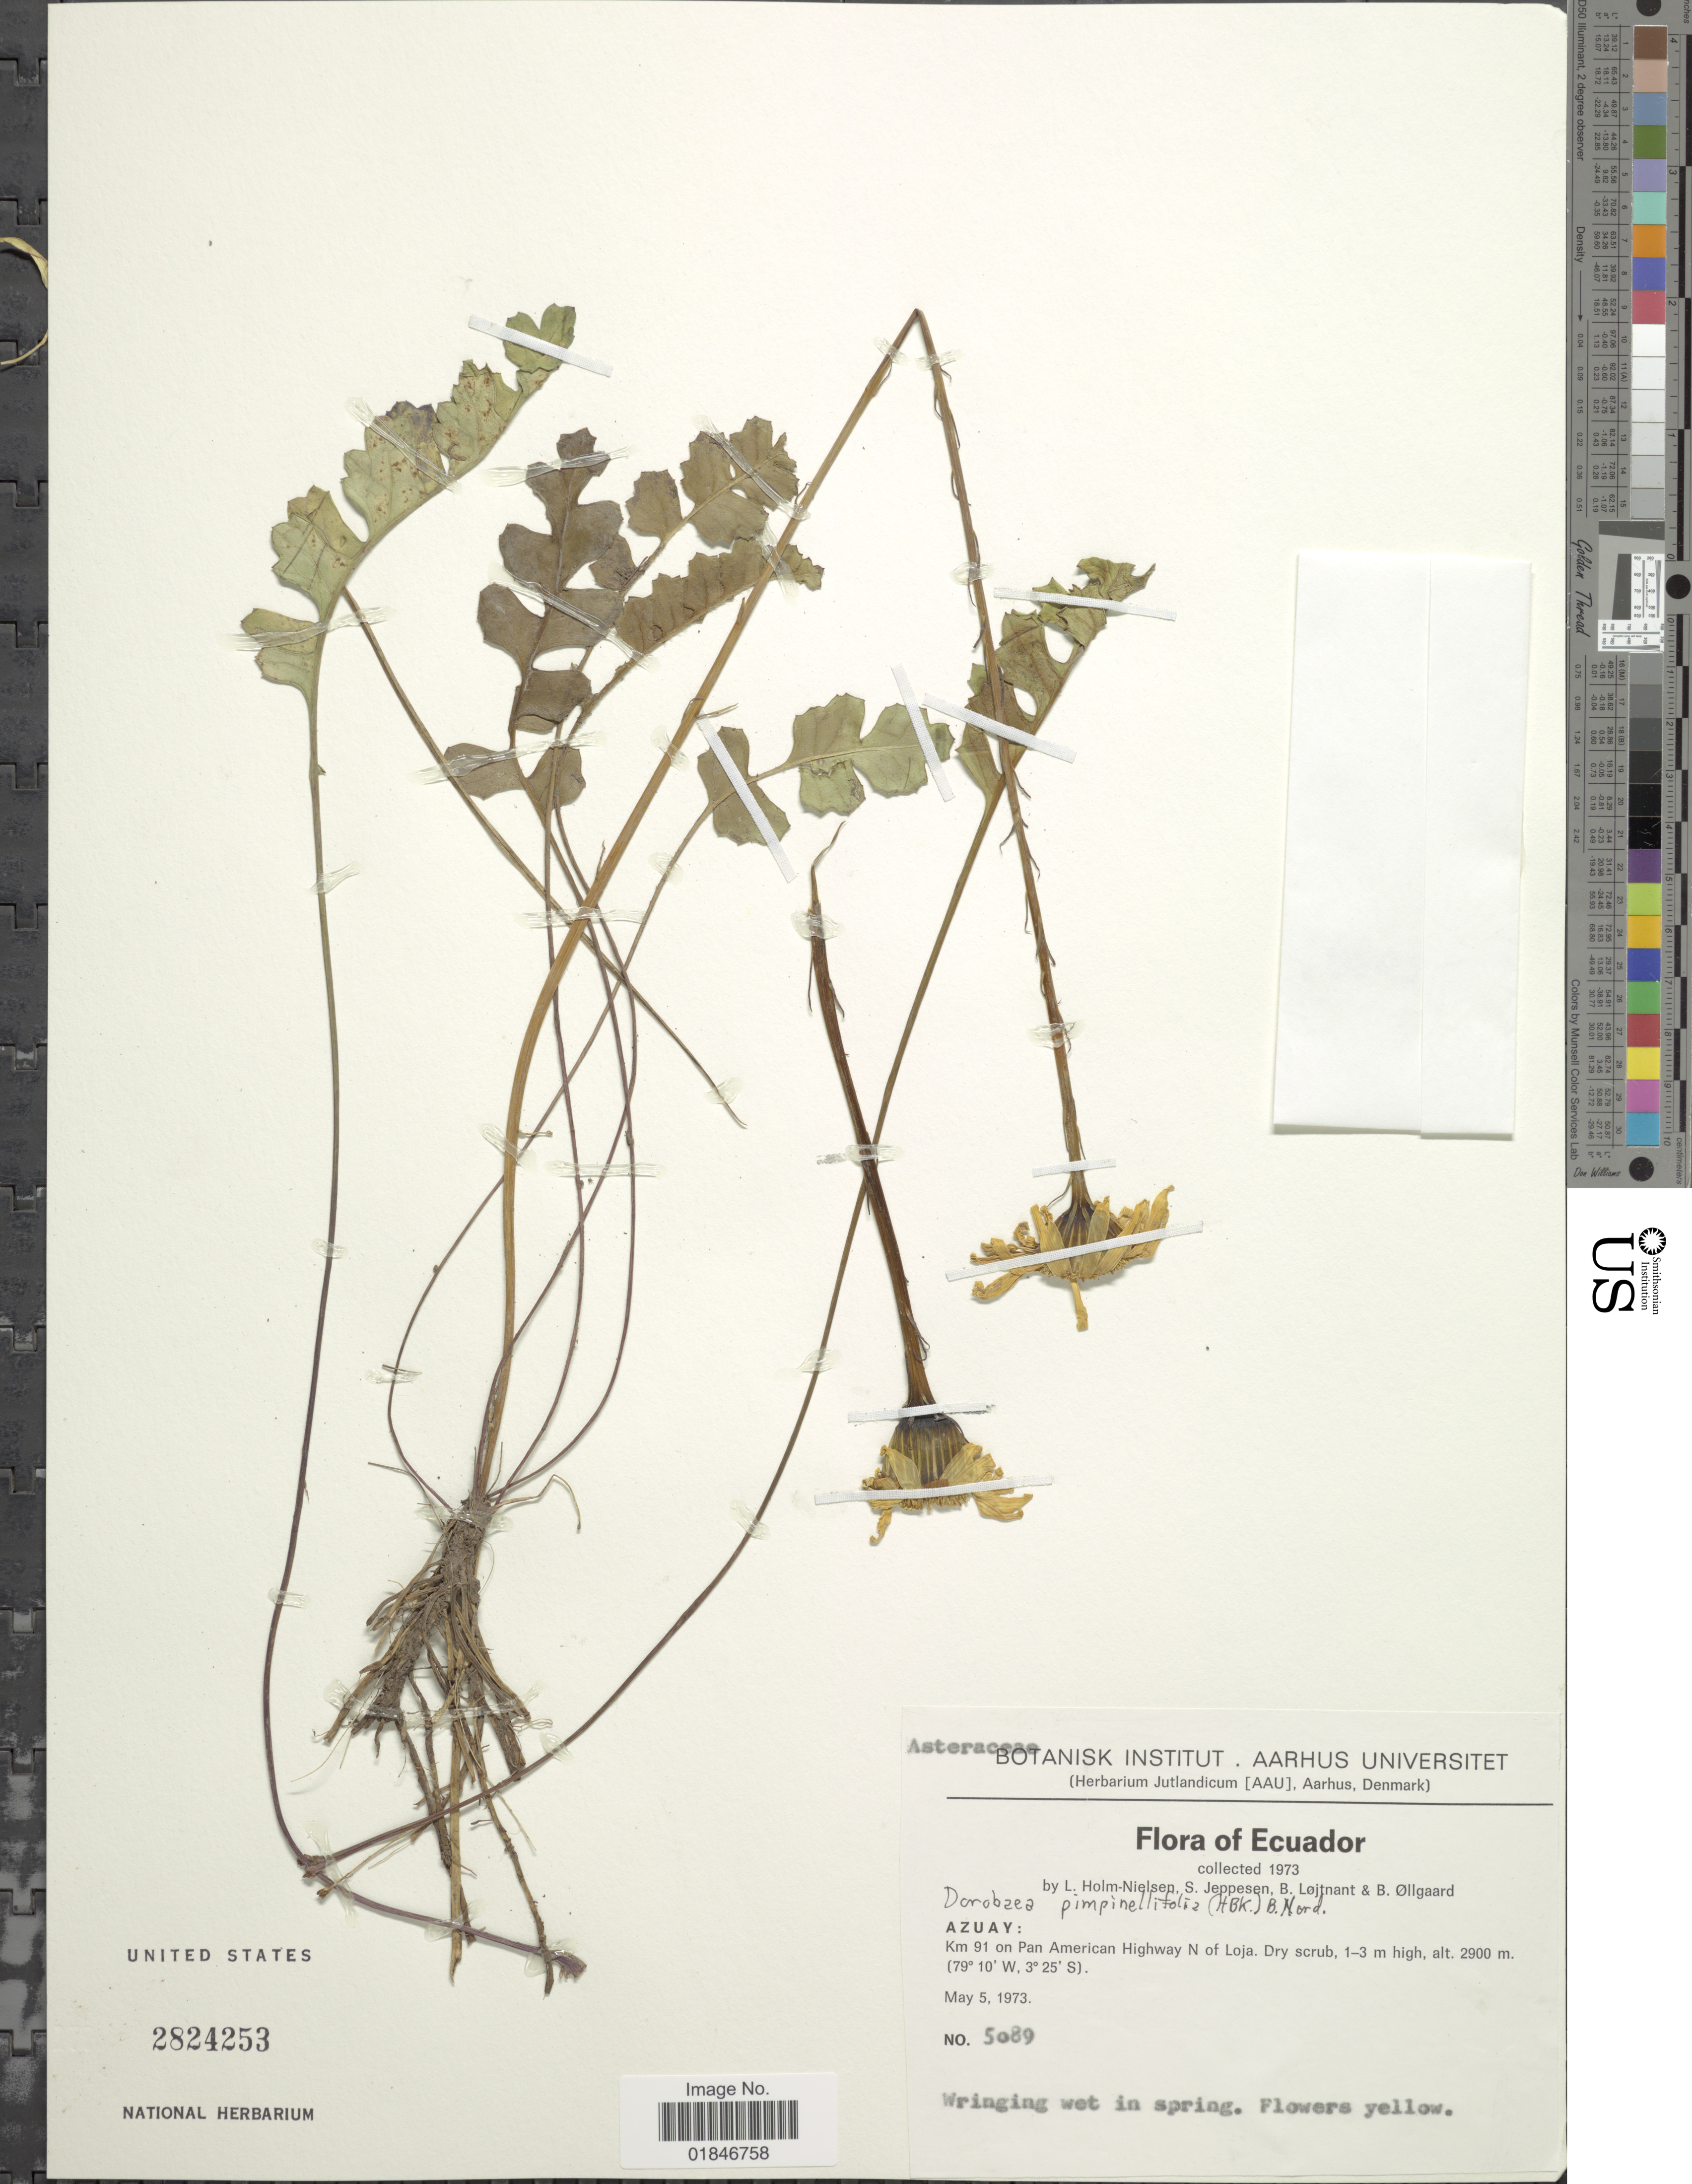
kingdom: Plantae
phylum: Tracheophyta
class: Magnoliopsida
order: Asterales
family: Asteraceae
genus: Dorobaea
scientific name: Dorobaea pimpinellifolia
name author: (Kunth) B. Nord.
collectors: L. B. Holm-Nielsen, S. Jeppesen, B. Löjtnant & B. Øllgaard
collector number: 5089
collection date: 1973-05-05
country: Ecuador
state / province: Azuay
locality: Azuay: km 91 on Pan American Highway N of Loja.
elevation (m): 2900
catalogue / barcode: US 2824253